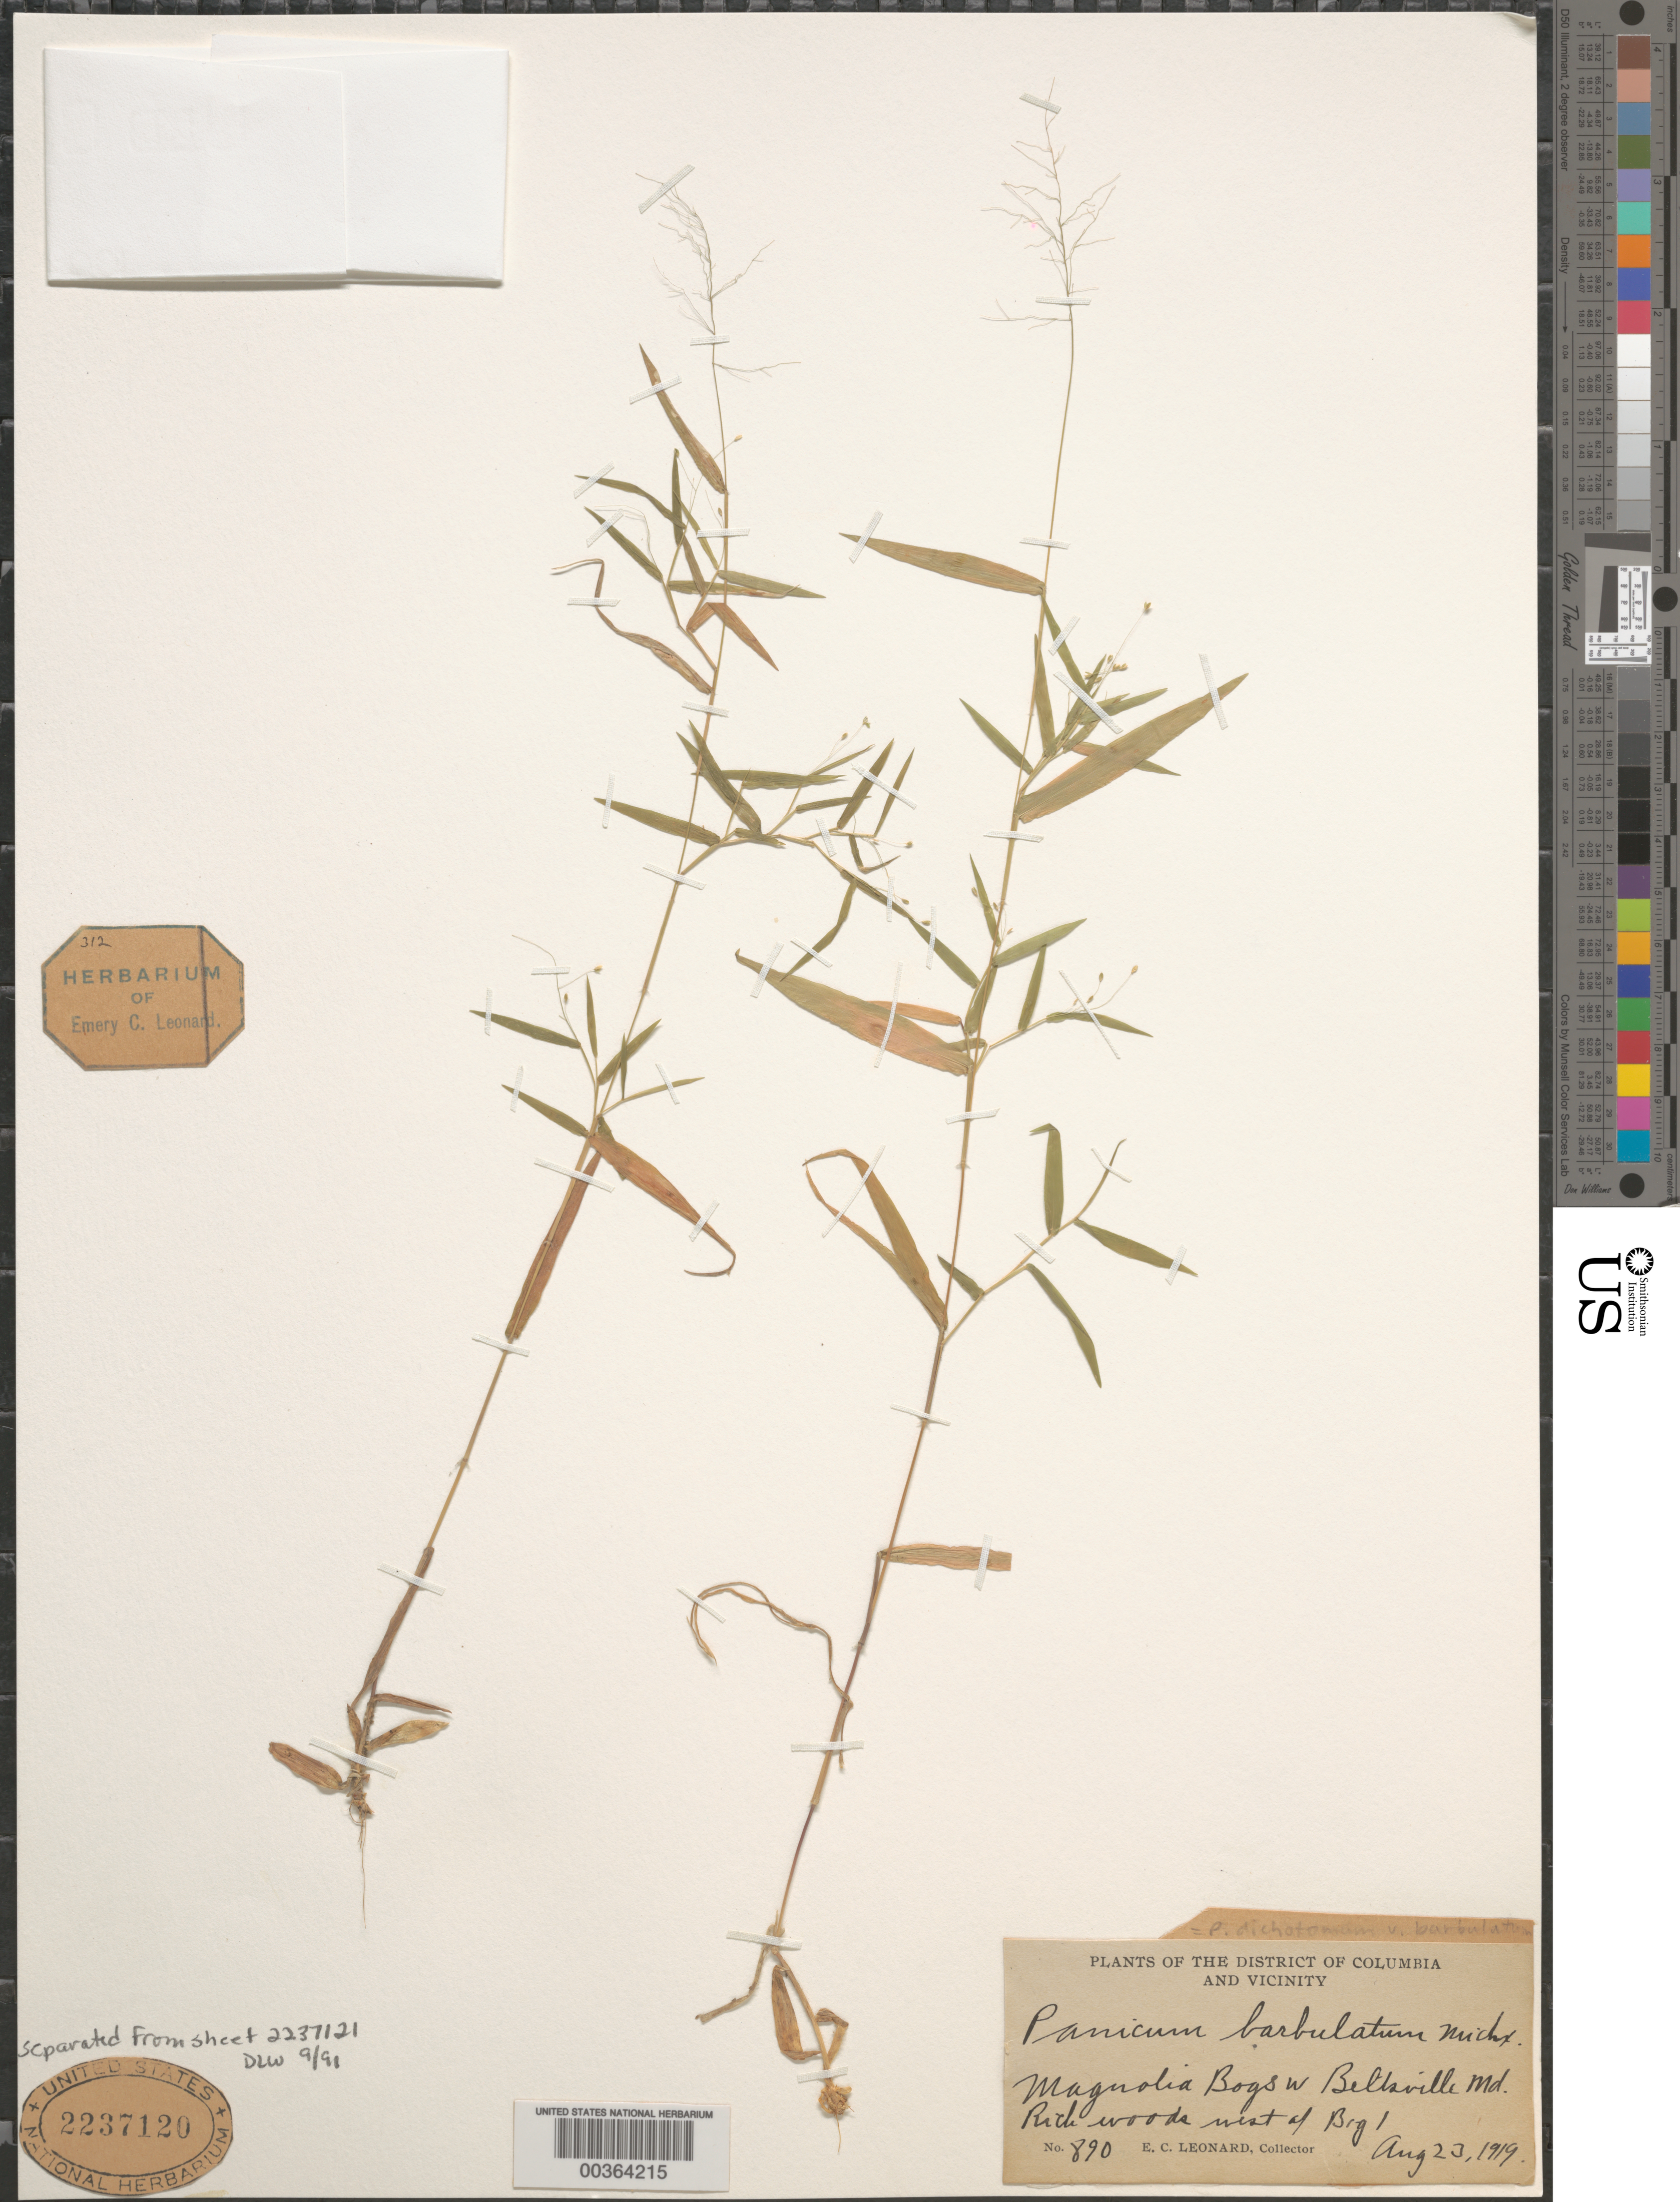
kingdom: Plantae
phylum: Tracheophyta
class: Liliopsida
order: Poales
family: Poaceae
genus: Dichanthelium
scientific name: Dichanthelium dichotomum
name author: (L.) Gould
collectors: E. C. Leonard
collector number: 890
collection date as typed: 23 Aug 1919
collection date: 1919-08-23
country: United States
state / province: Maryland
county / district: Prince George's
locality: Beltsville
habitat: Magnolia bog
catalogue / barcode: US 2237120